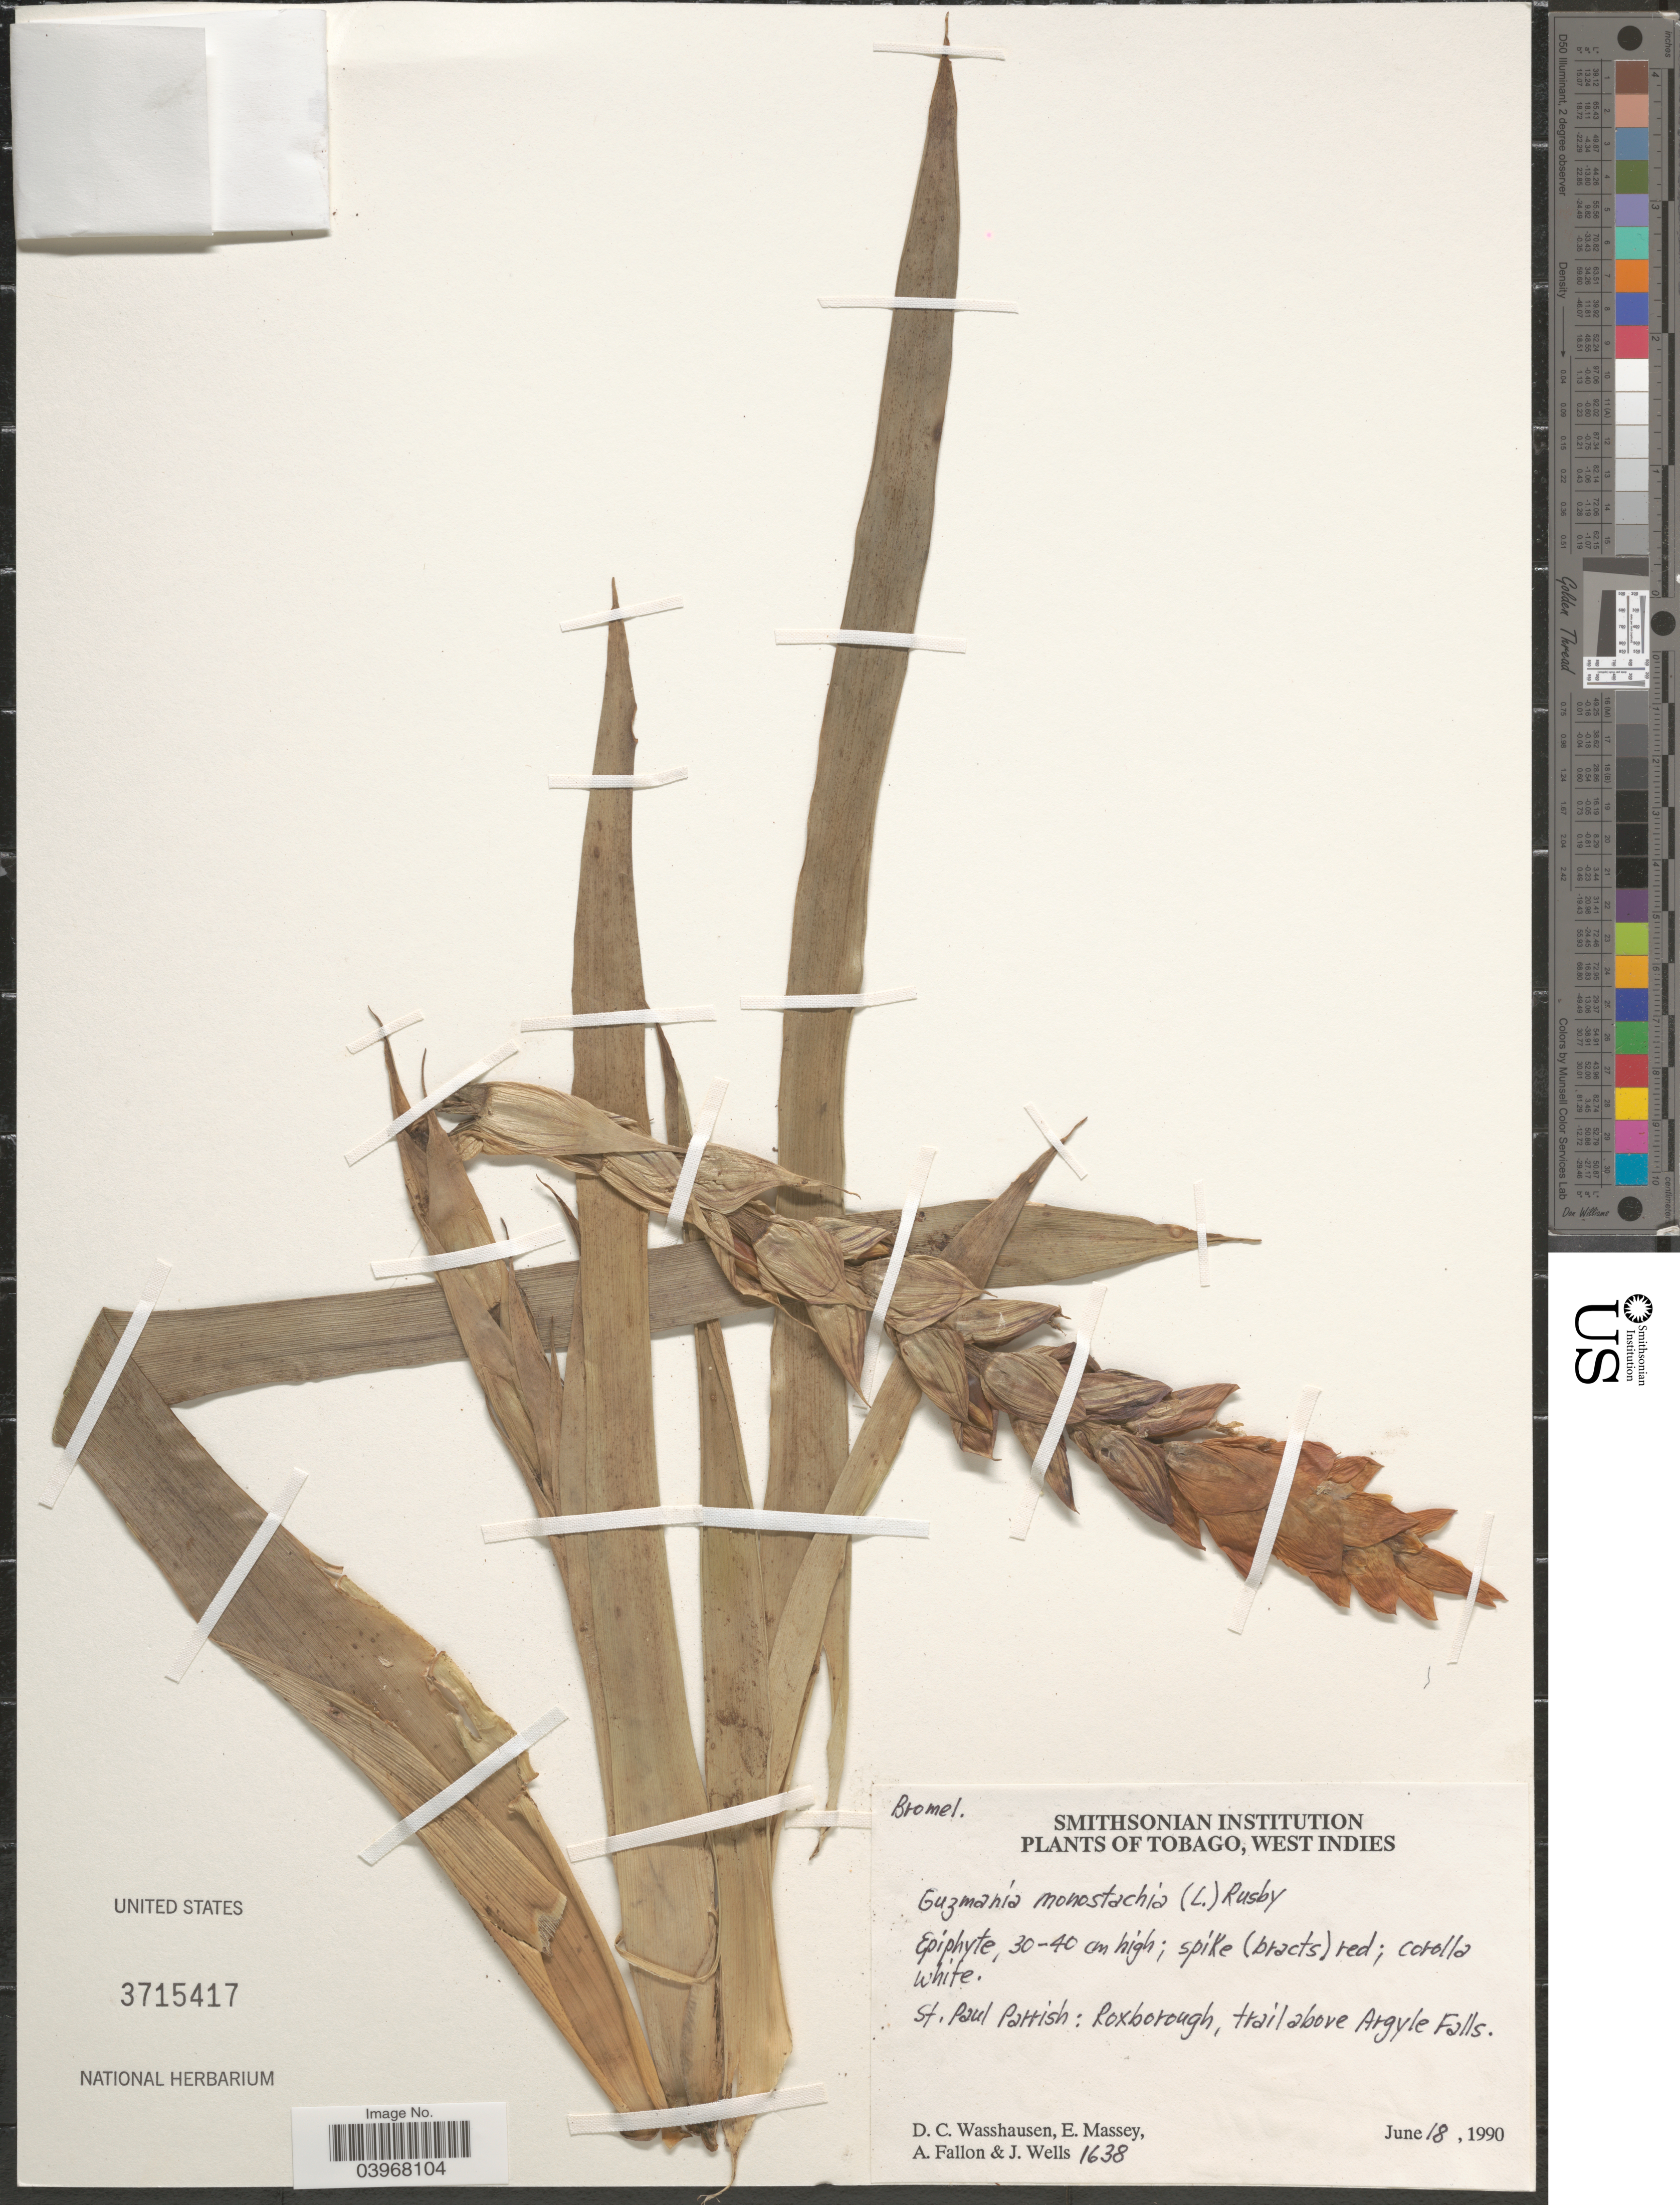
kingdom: Plantae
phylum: Tracheophyta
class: Liliopsida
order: Poales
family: Bromeliaceae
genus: Guzmania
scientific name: Guzmania monostachia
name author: (L.) Rusby ex Mez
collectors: D. C. Wasshausen, E. Massey, A. Fallon & J. Wells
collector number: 1638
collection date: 1990-06-18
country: Trinidad and Tobago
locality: Tobago, West Indies. St. Paul Parrish: Roxborough, trail above Argyle Falls.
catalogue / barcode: US 3715417